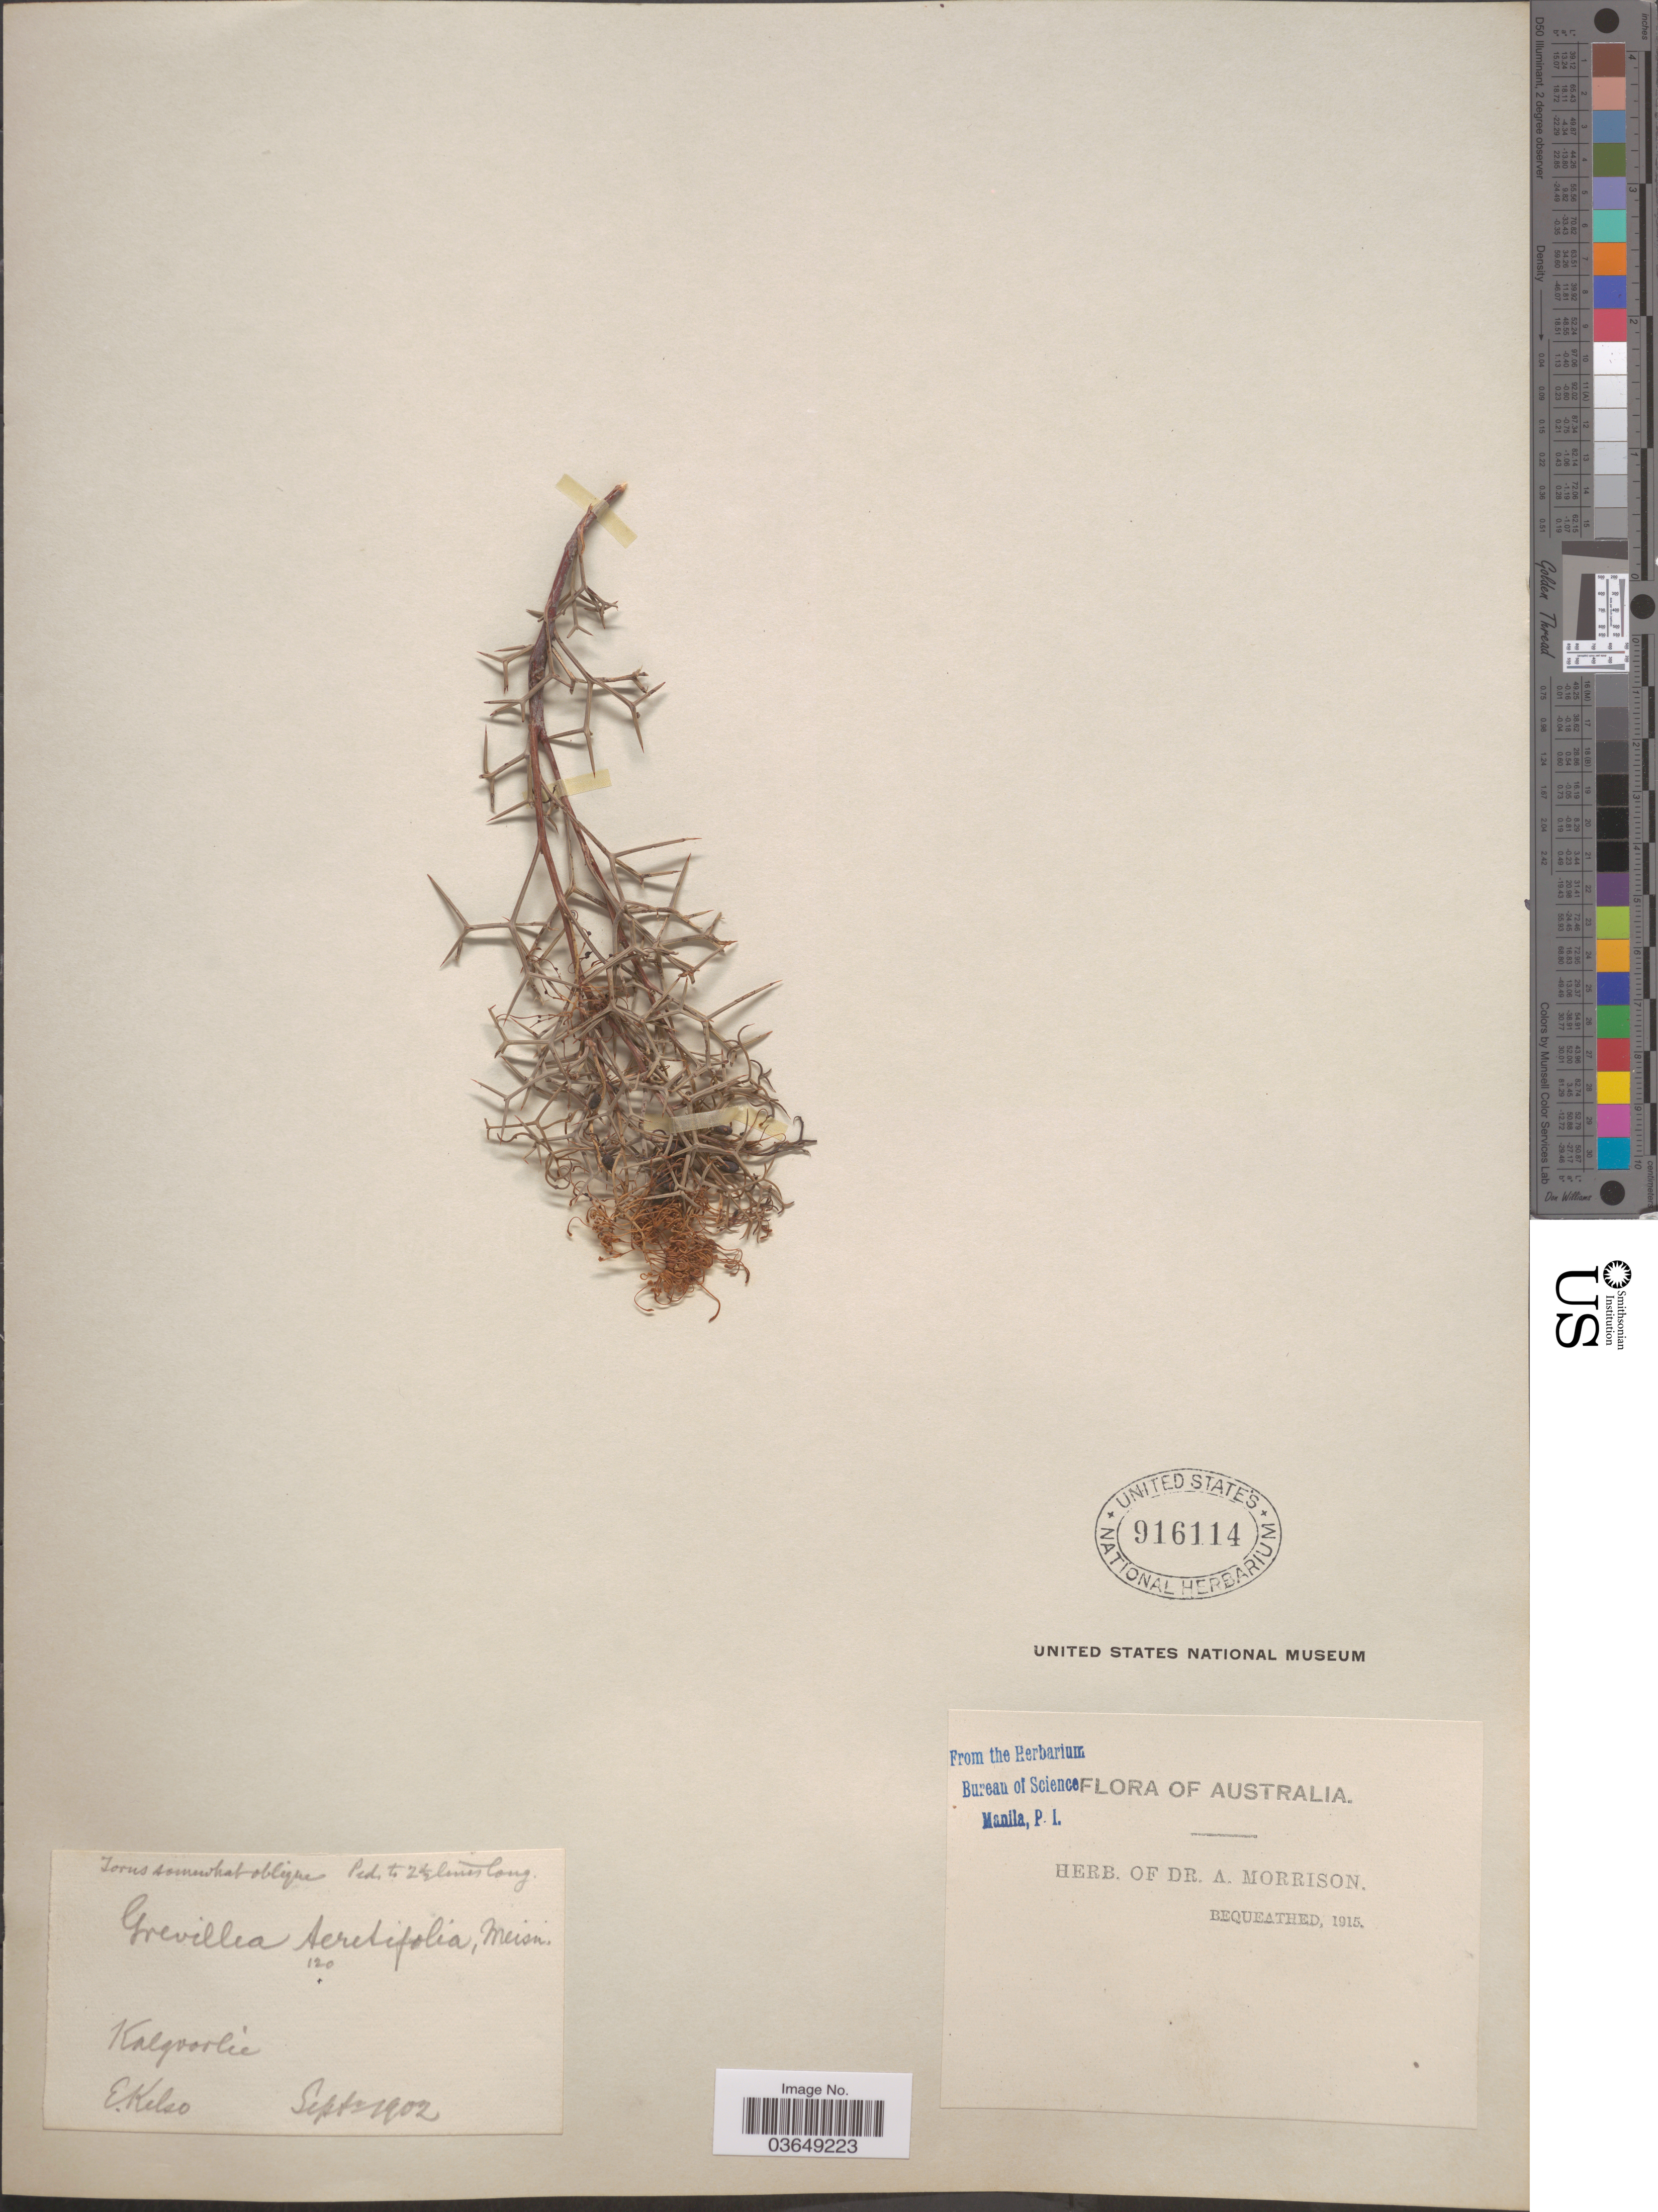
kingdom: Plantae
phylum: Tracheophyta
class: Magnoliopsida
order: Proteales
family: Proteaceae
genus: Grevillea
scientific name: Grevillea teretifolia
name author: Meisn.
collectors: E. Kelso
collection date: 1902-09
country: Australia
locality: Kalgoorlie.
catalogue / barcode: US 916114